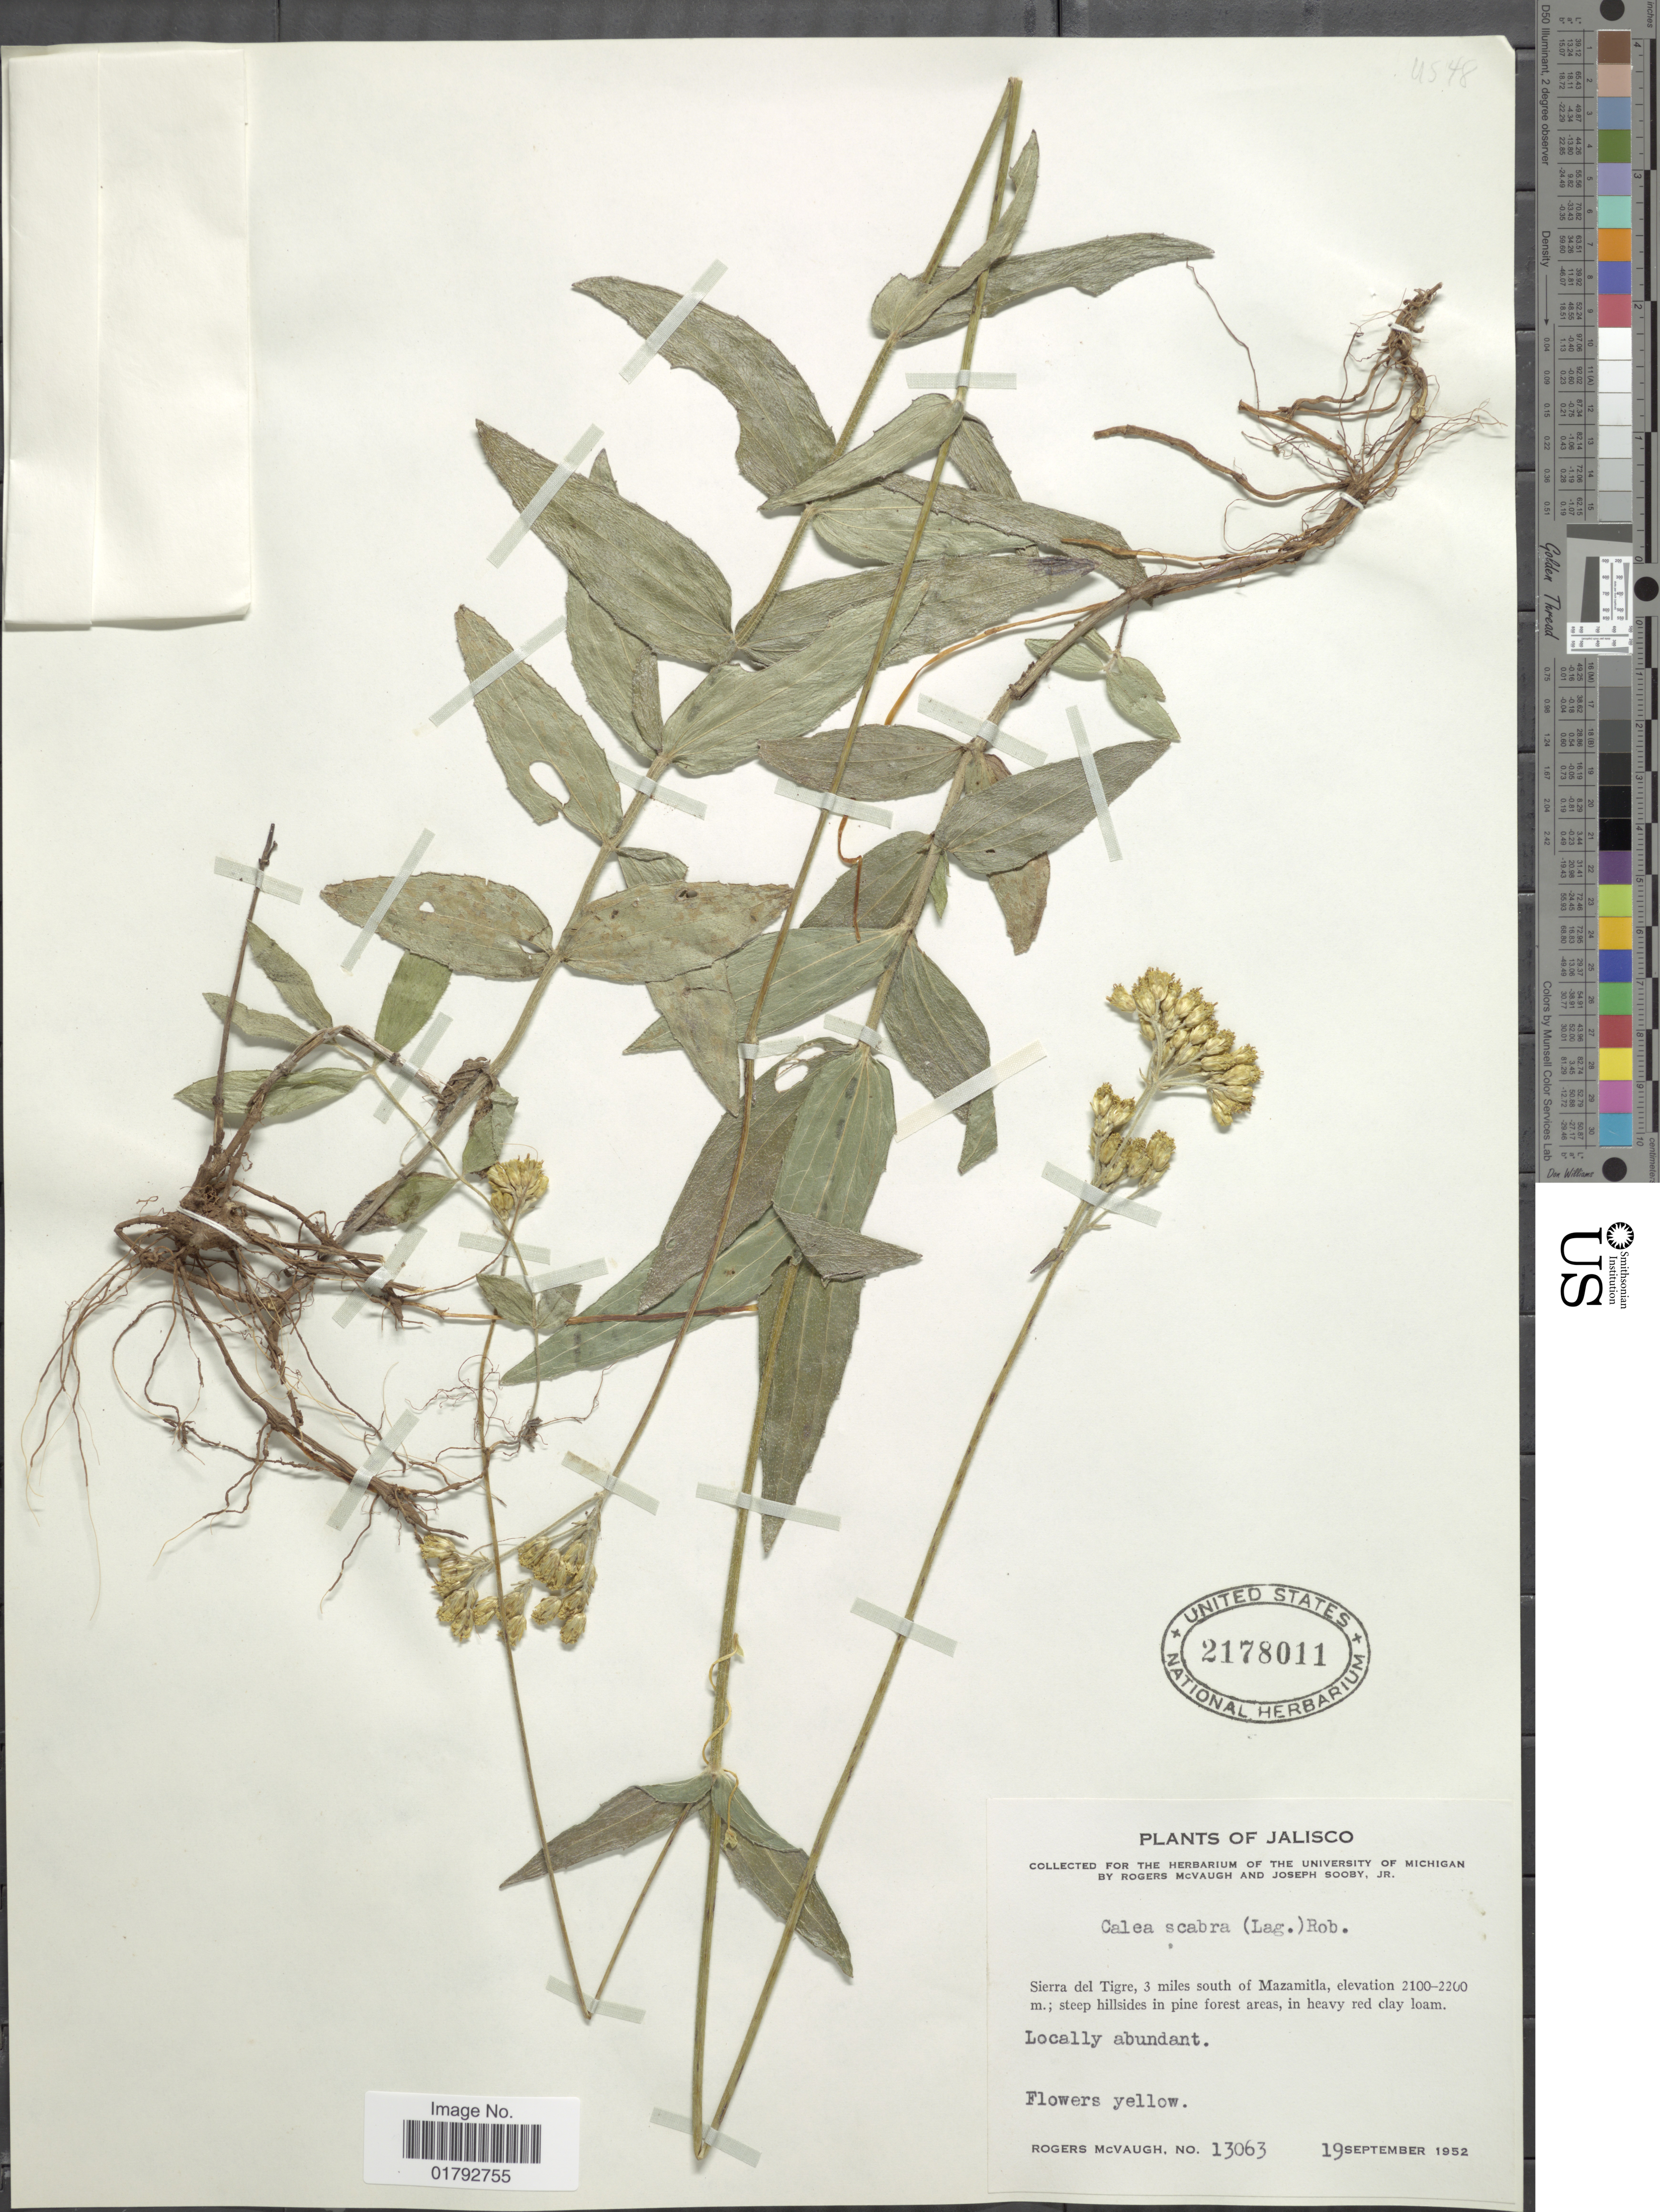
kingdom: Plantae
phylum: Tracheophyta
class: Magnoliopsida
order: Asterales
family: Asteraceae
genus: Alloispermum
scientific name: Alloispermum scabrum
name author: (Lag.) H. Rob.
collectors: R. McVaugh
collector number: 13063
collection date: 1952-09-19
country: Mexico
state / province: Jalisco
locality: Sierre del Tigre, 3 miles south of Mazamitla,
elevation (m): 2100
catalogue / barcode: US 2178011